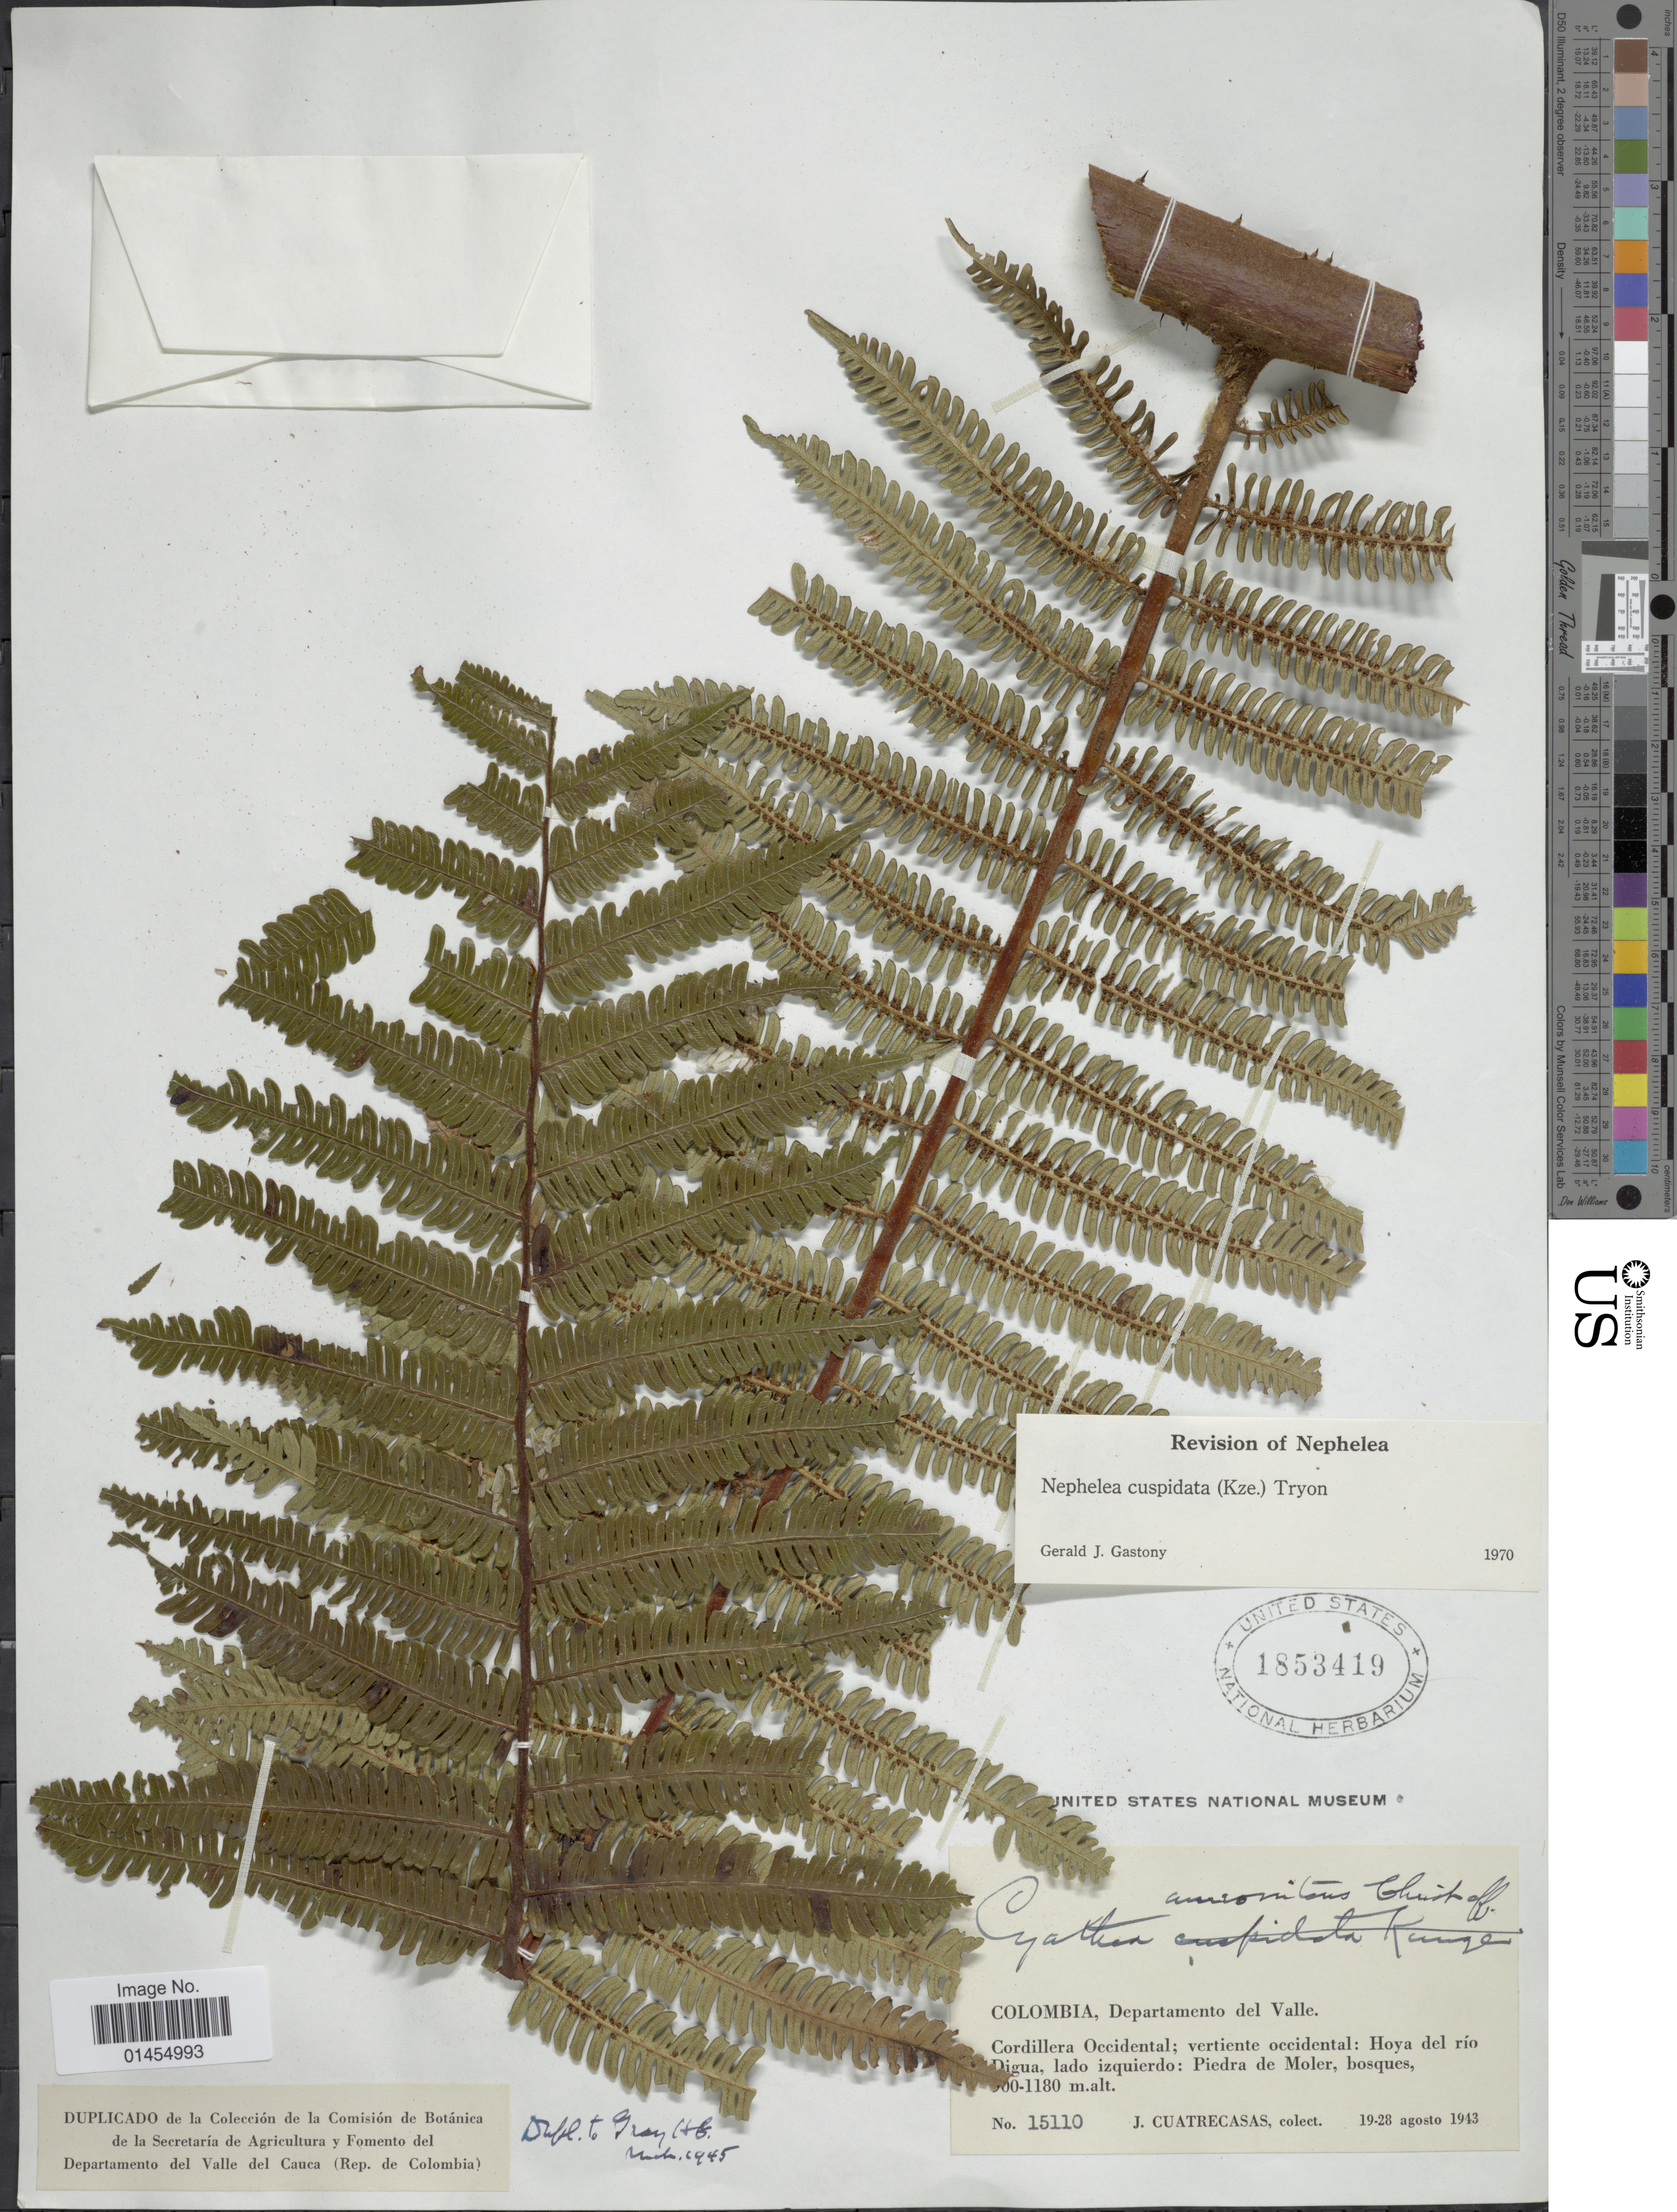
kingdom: Plantae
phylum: Tracheophyta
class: Polypodiopsida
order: Cyatheales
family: Cyatheaceae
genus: Alsophila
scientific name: Alsophila cuspidata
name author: (Kunze) D.S. Conant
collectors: J. Cuatrecasas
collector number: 15110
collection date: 1943-08-19/1943-08-28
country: Colombia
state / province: Valle del Cauca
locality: Departamento del Valle. Cordillera Occidental; vertiente occidental: Hoya del río Digua, lado izquierdo: Piedra de Moler, bosques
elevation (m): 600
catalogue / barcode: US 1853419